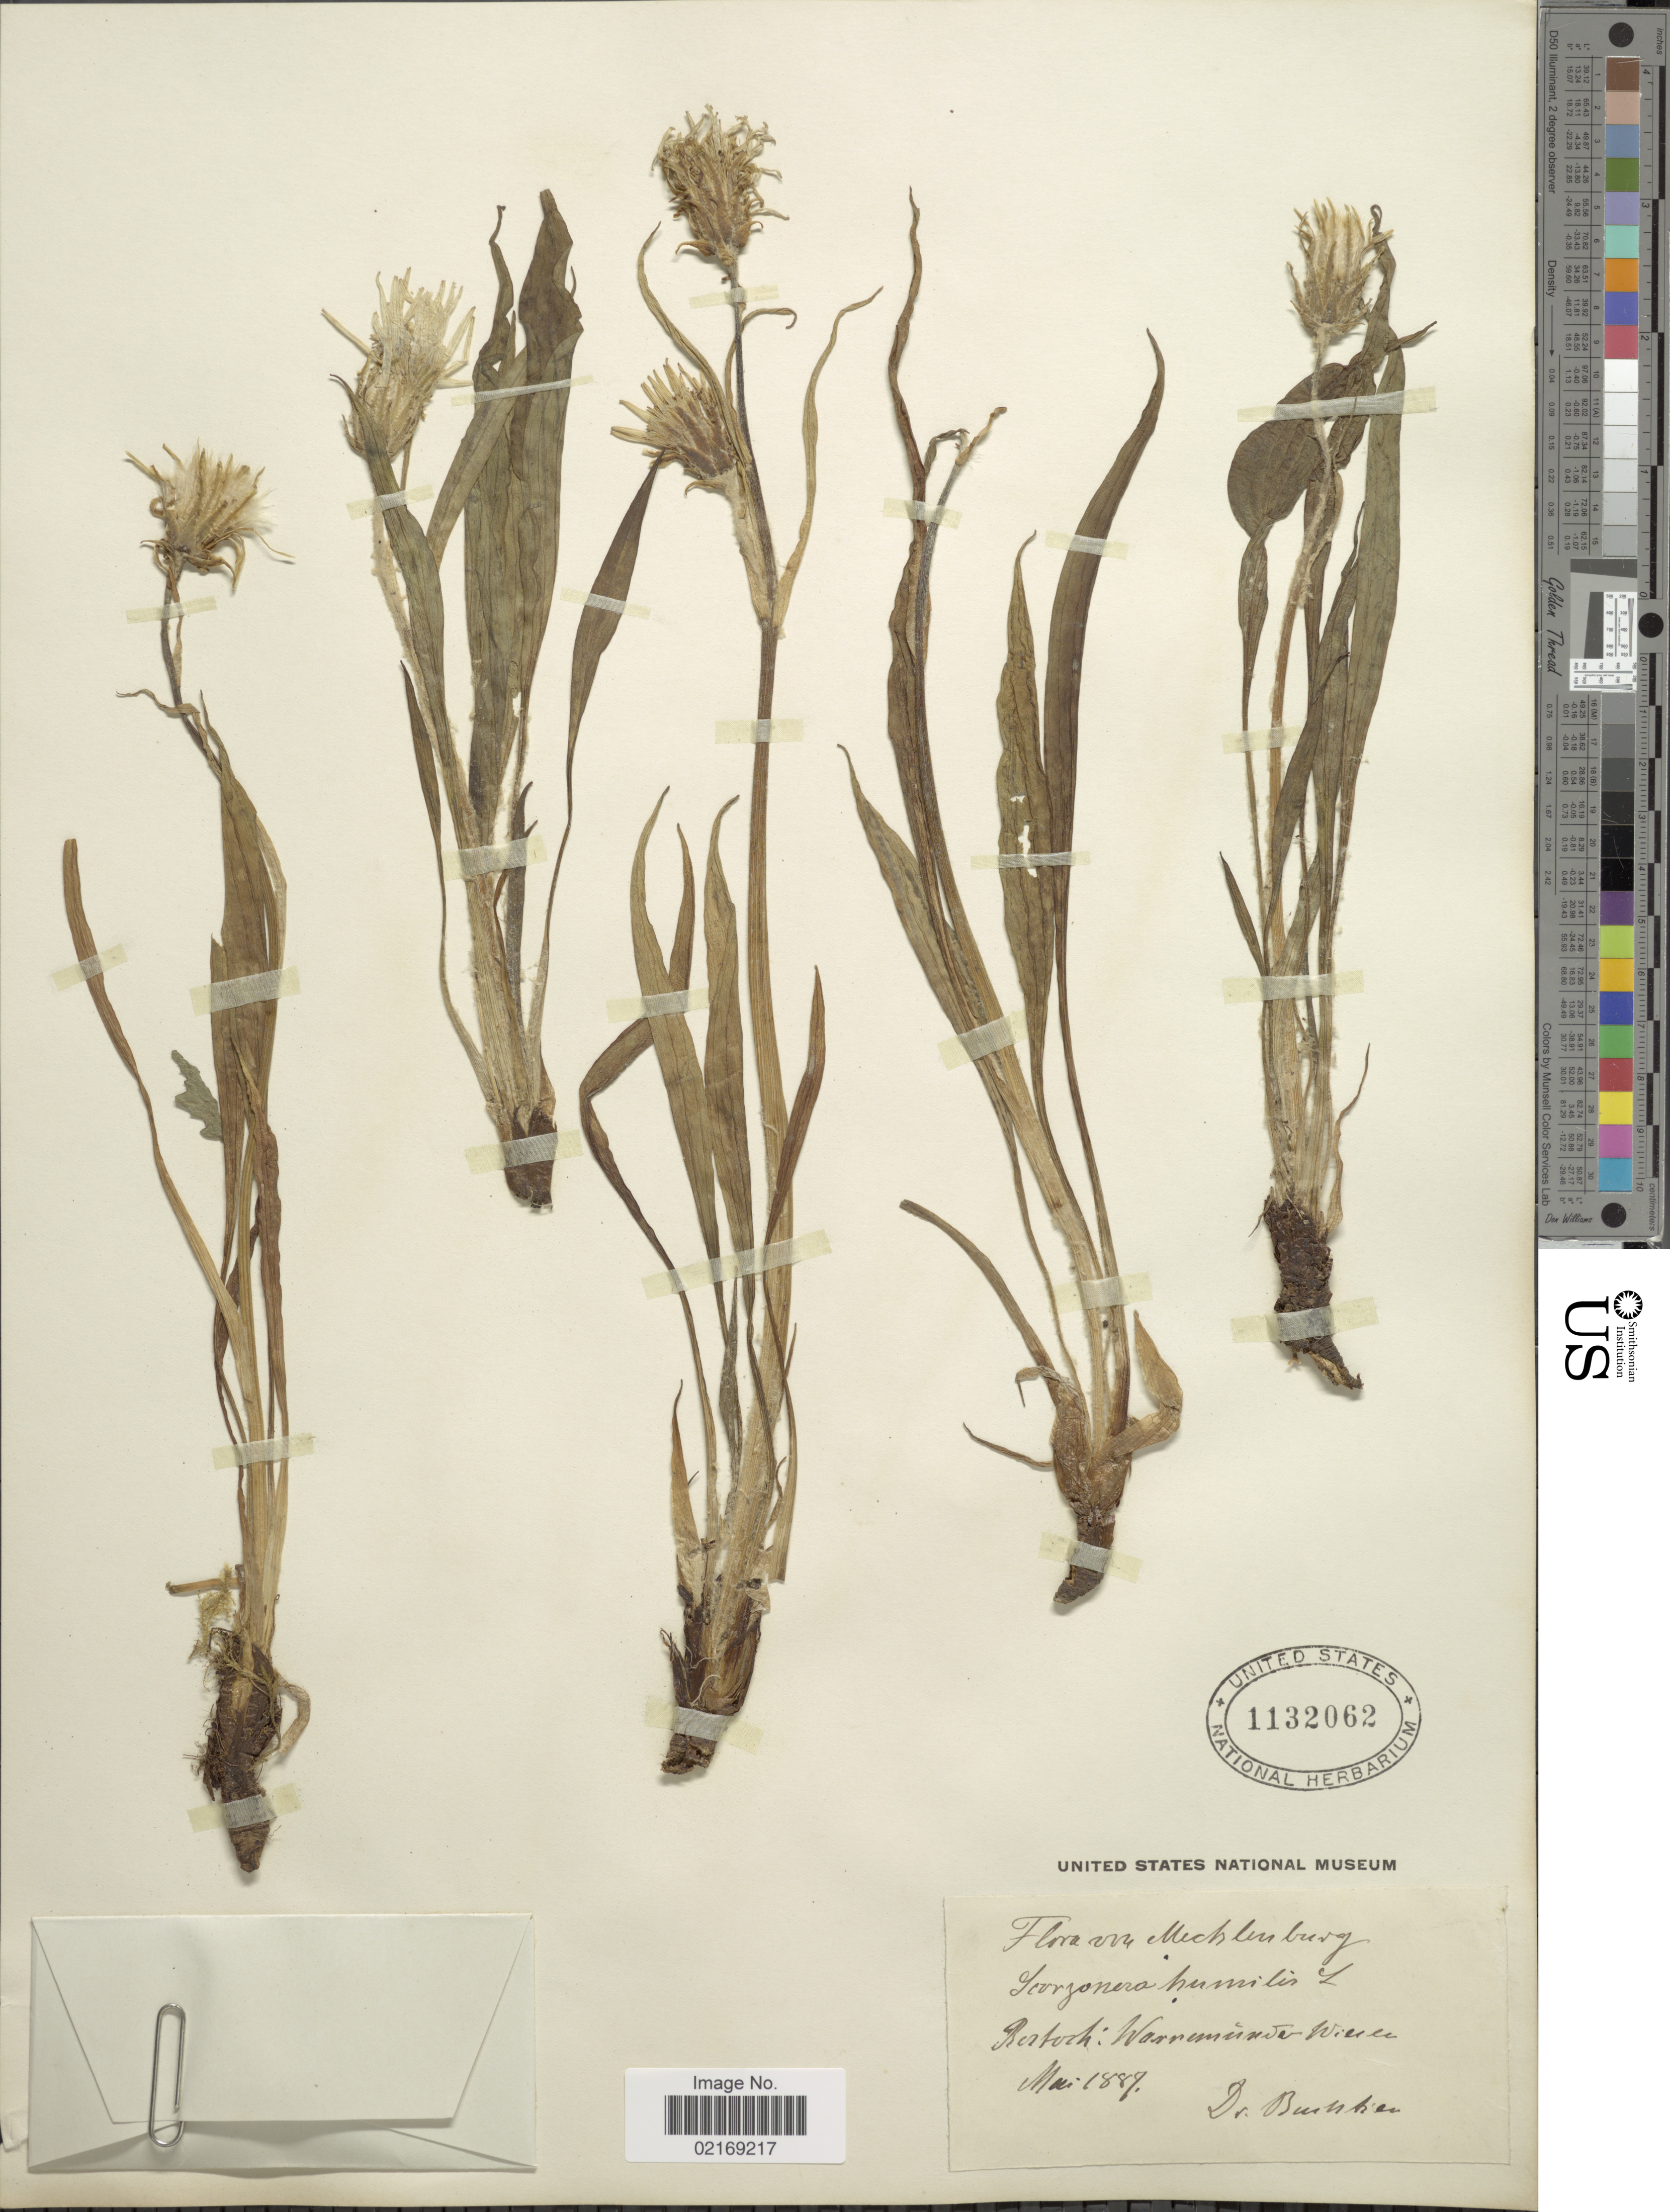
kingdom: Plantae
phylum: Tracheophyta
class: Magnoliopsida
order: Asterales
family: Asteraceae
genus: Scorzonera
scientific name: Scorzonera humilis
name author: L.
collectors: Buchtien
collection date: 1889-05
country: Germany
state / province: Mecklenburg-Vorpommern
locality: Rostock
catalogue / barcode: US 1132062